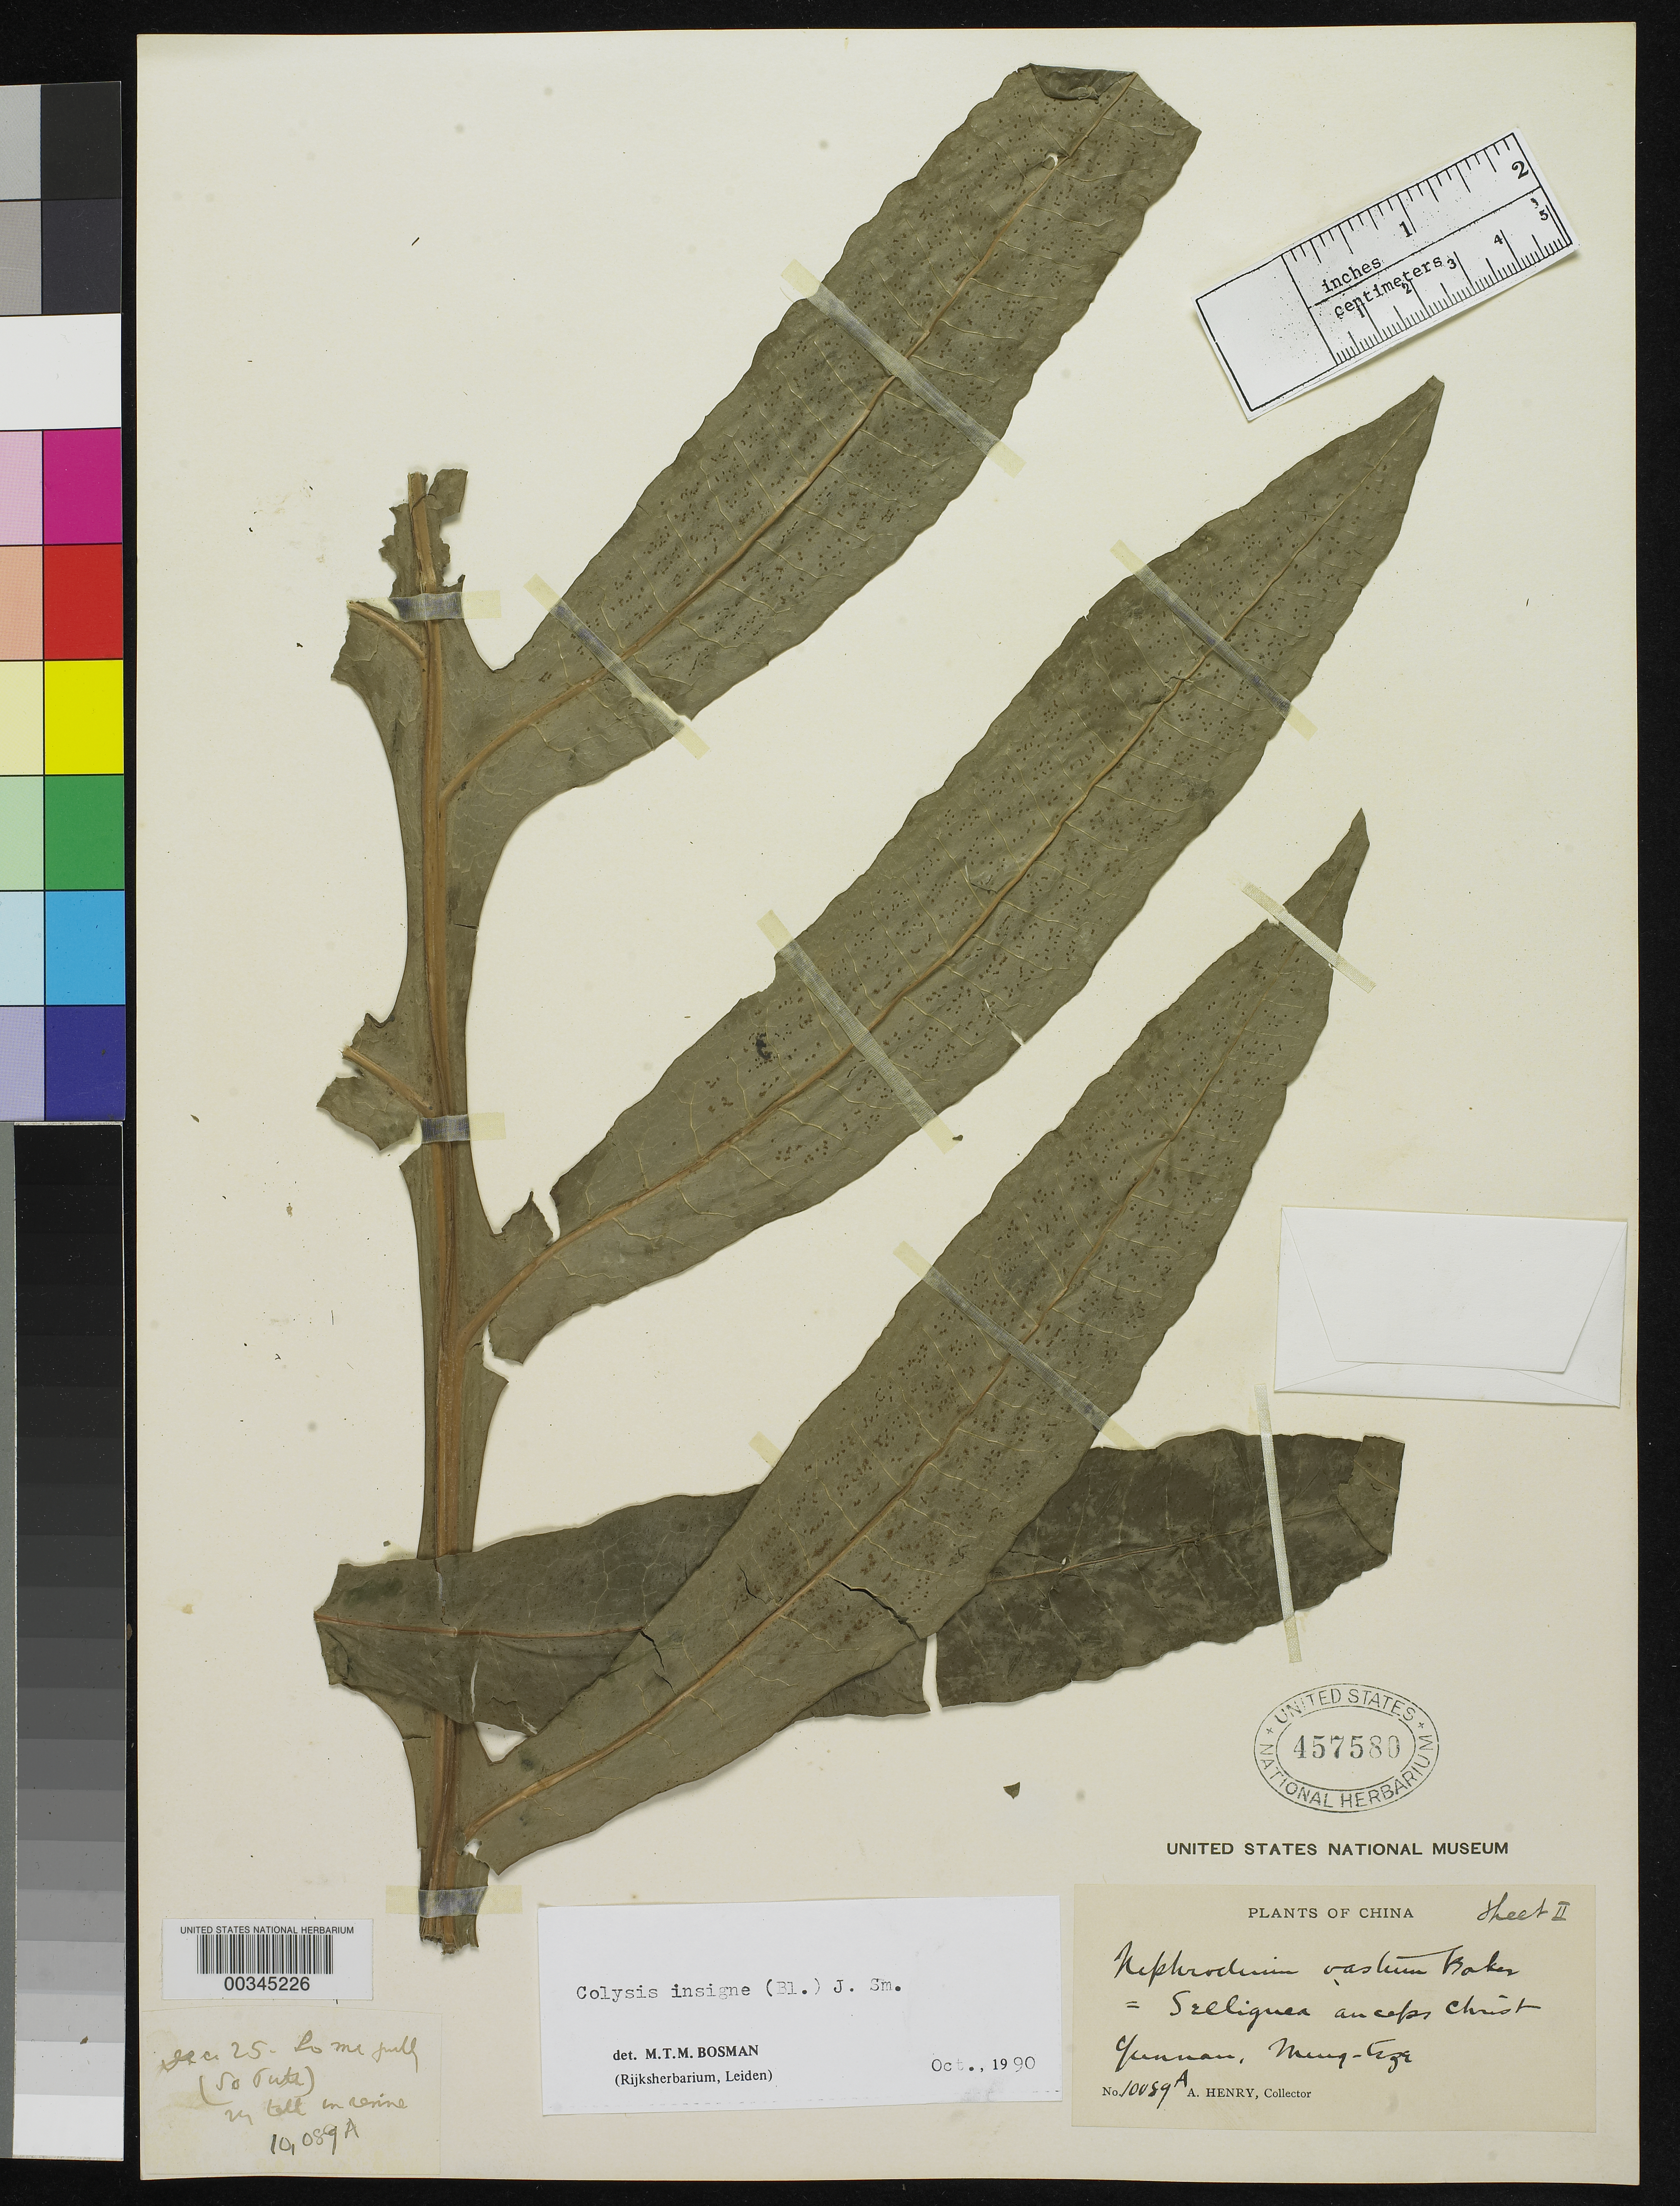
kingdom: Plantae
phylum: Tracheophyta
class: Polypodiopsida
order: Polypodiales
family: Polypodiaceae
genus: Selliguea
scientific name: Selliguea anceps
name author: Christ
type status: Type Collection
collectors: A. Henry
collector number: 10089 A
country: China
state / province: Yunnan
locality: Mengtze [Meng-tsze]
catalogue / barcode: US 457580